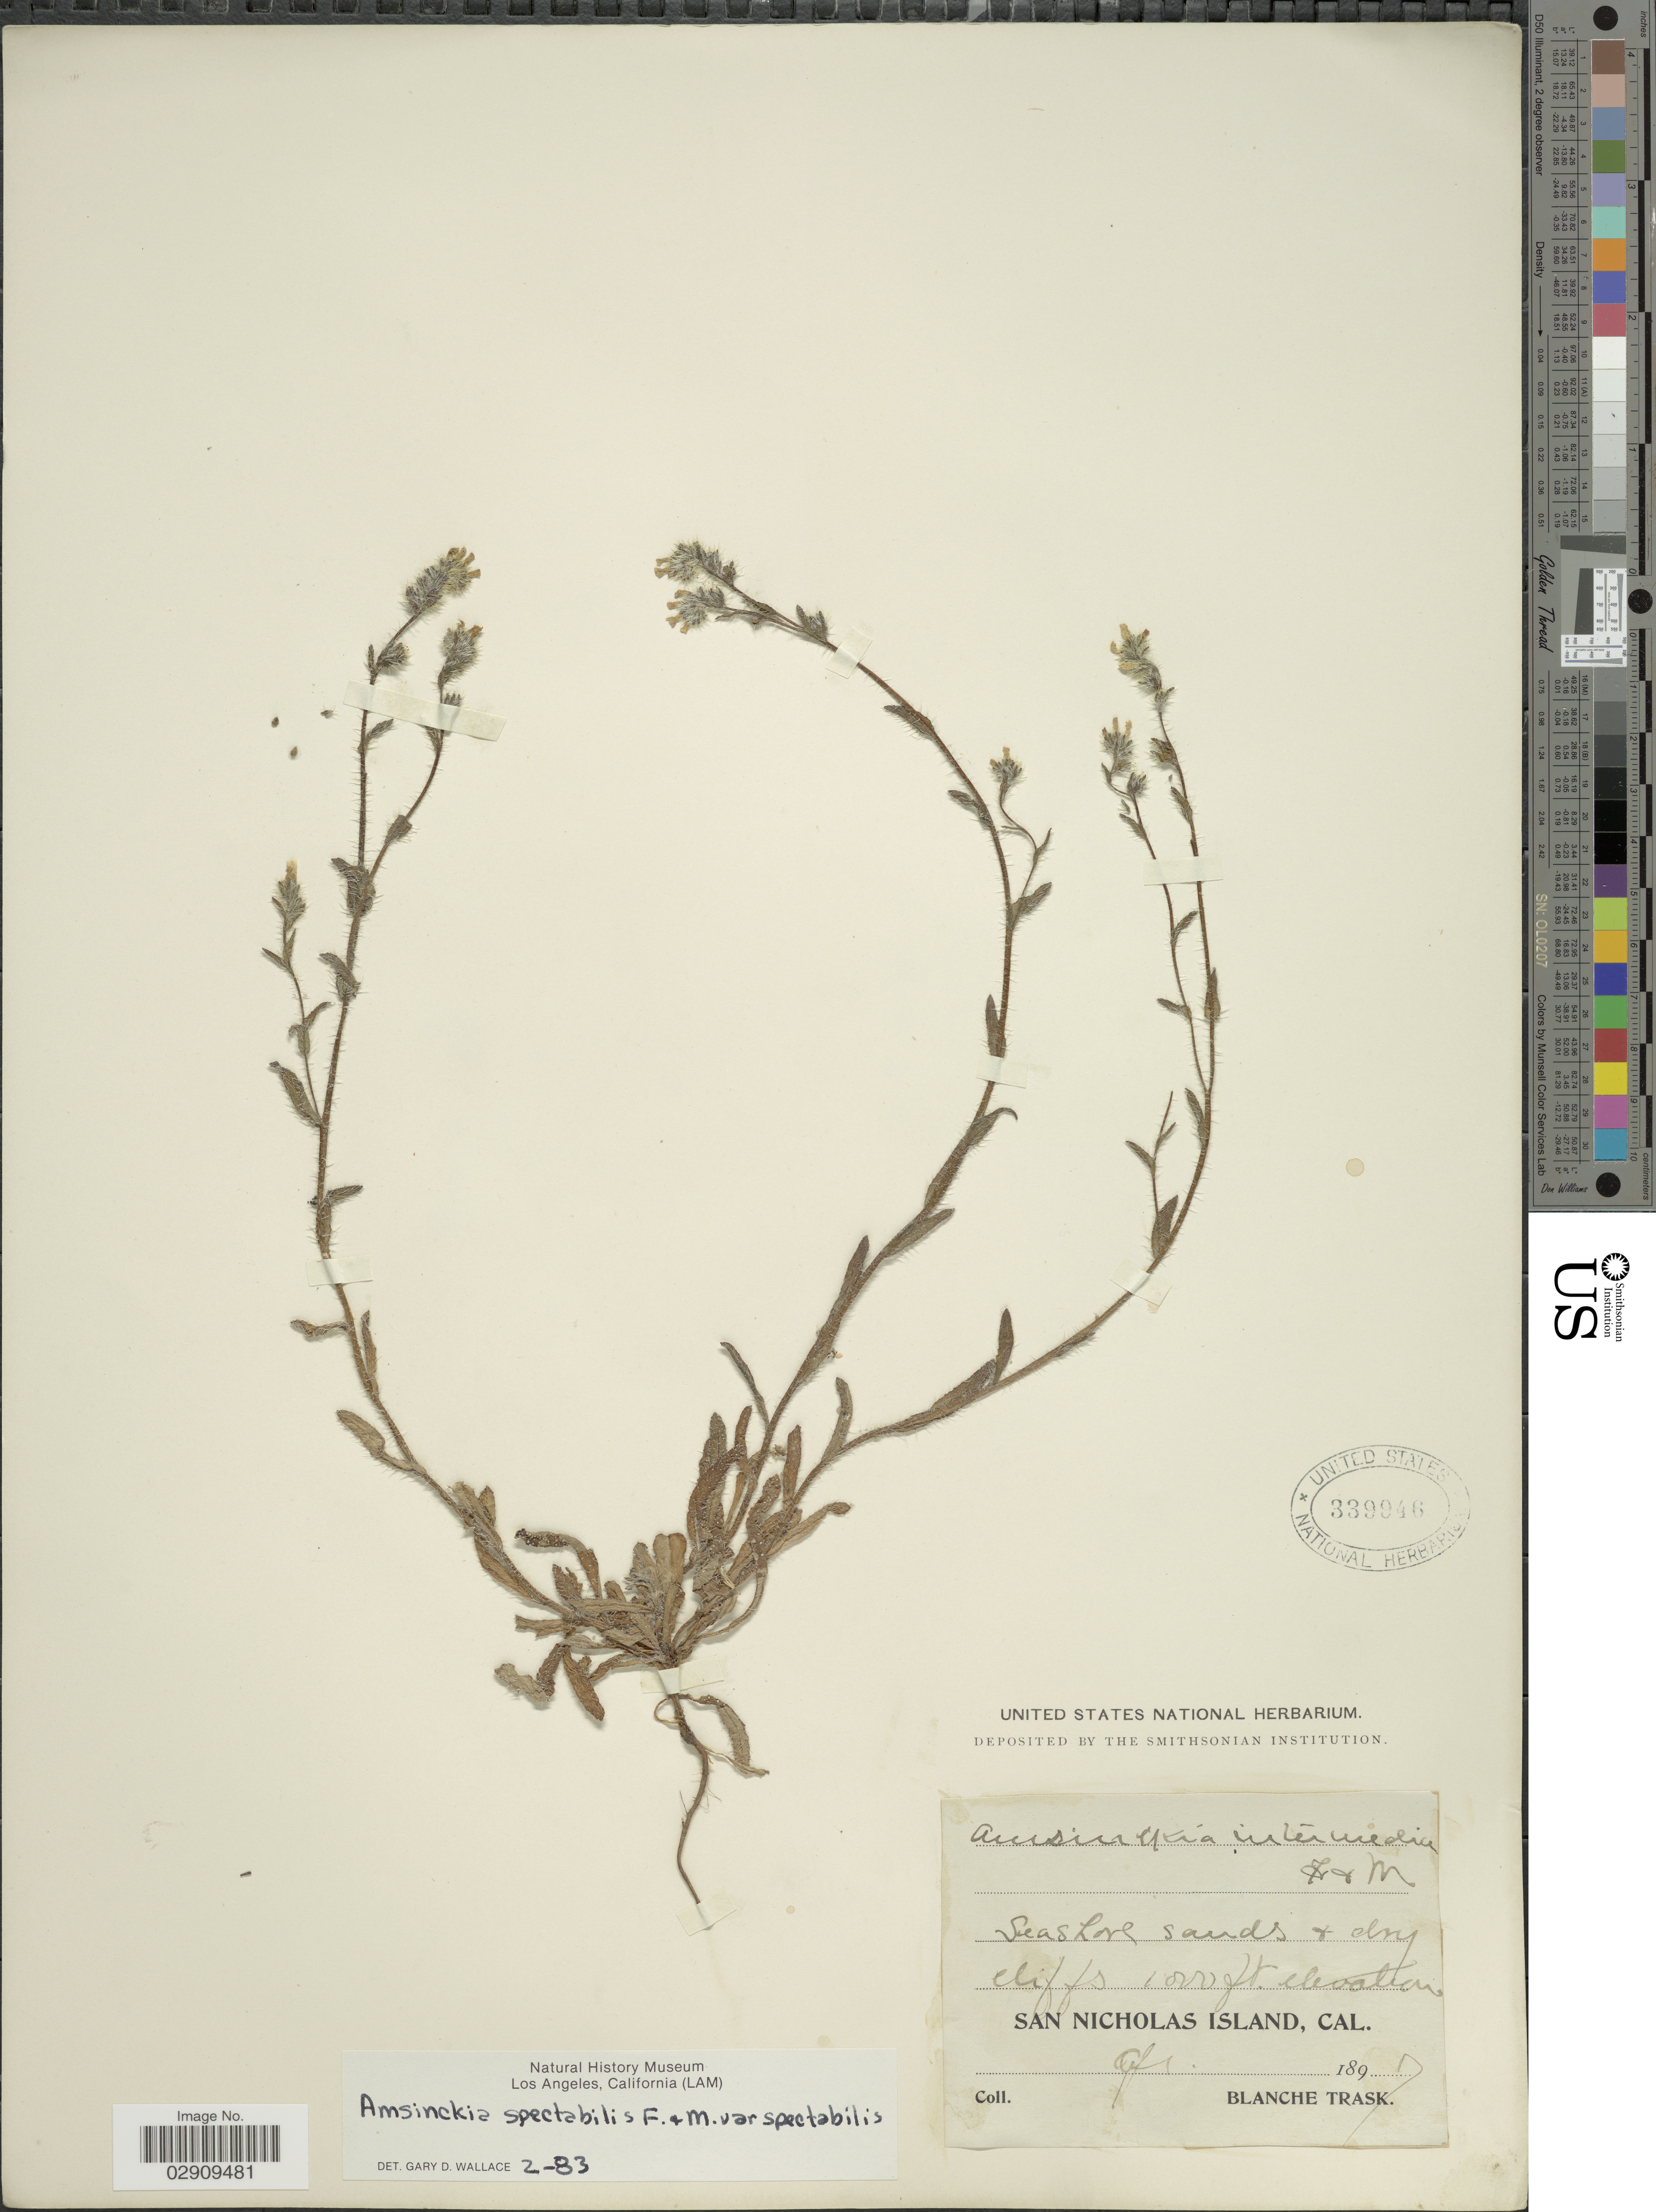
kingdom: Plantae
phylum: Tracheophyta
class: Magnoliopsida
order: Boraginales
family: Boraginaceae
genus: Amsinckia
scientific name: Amsinckia spectabilis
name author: Fisch. & C.A. Mey.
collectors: B. Trask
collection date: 1897-04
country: United States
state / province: California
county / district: Ventura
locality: San Nicholas Islands.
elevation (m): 305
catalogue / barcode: US 339946